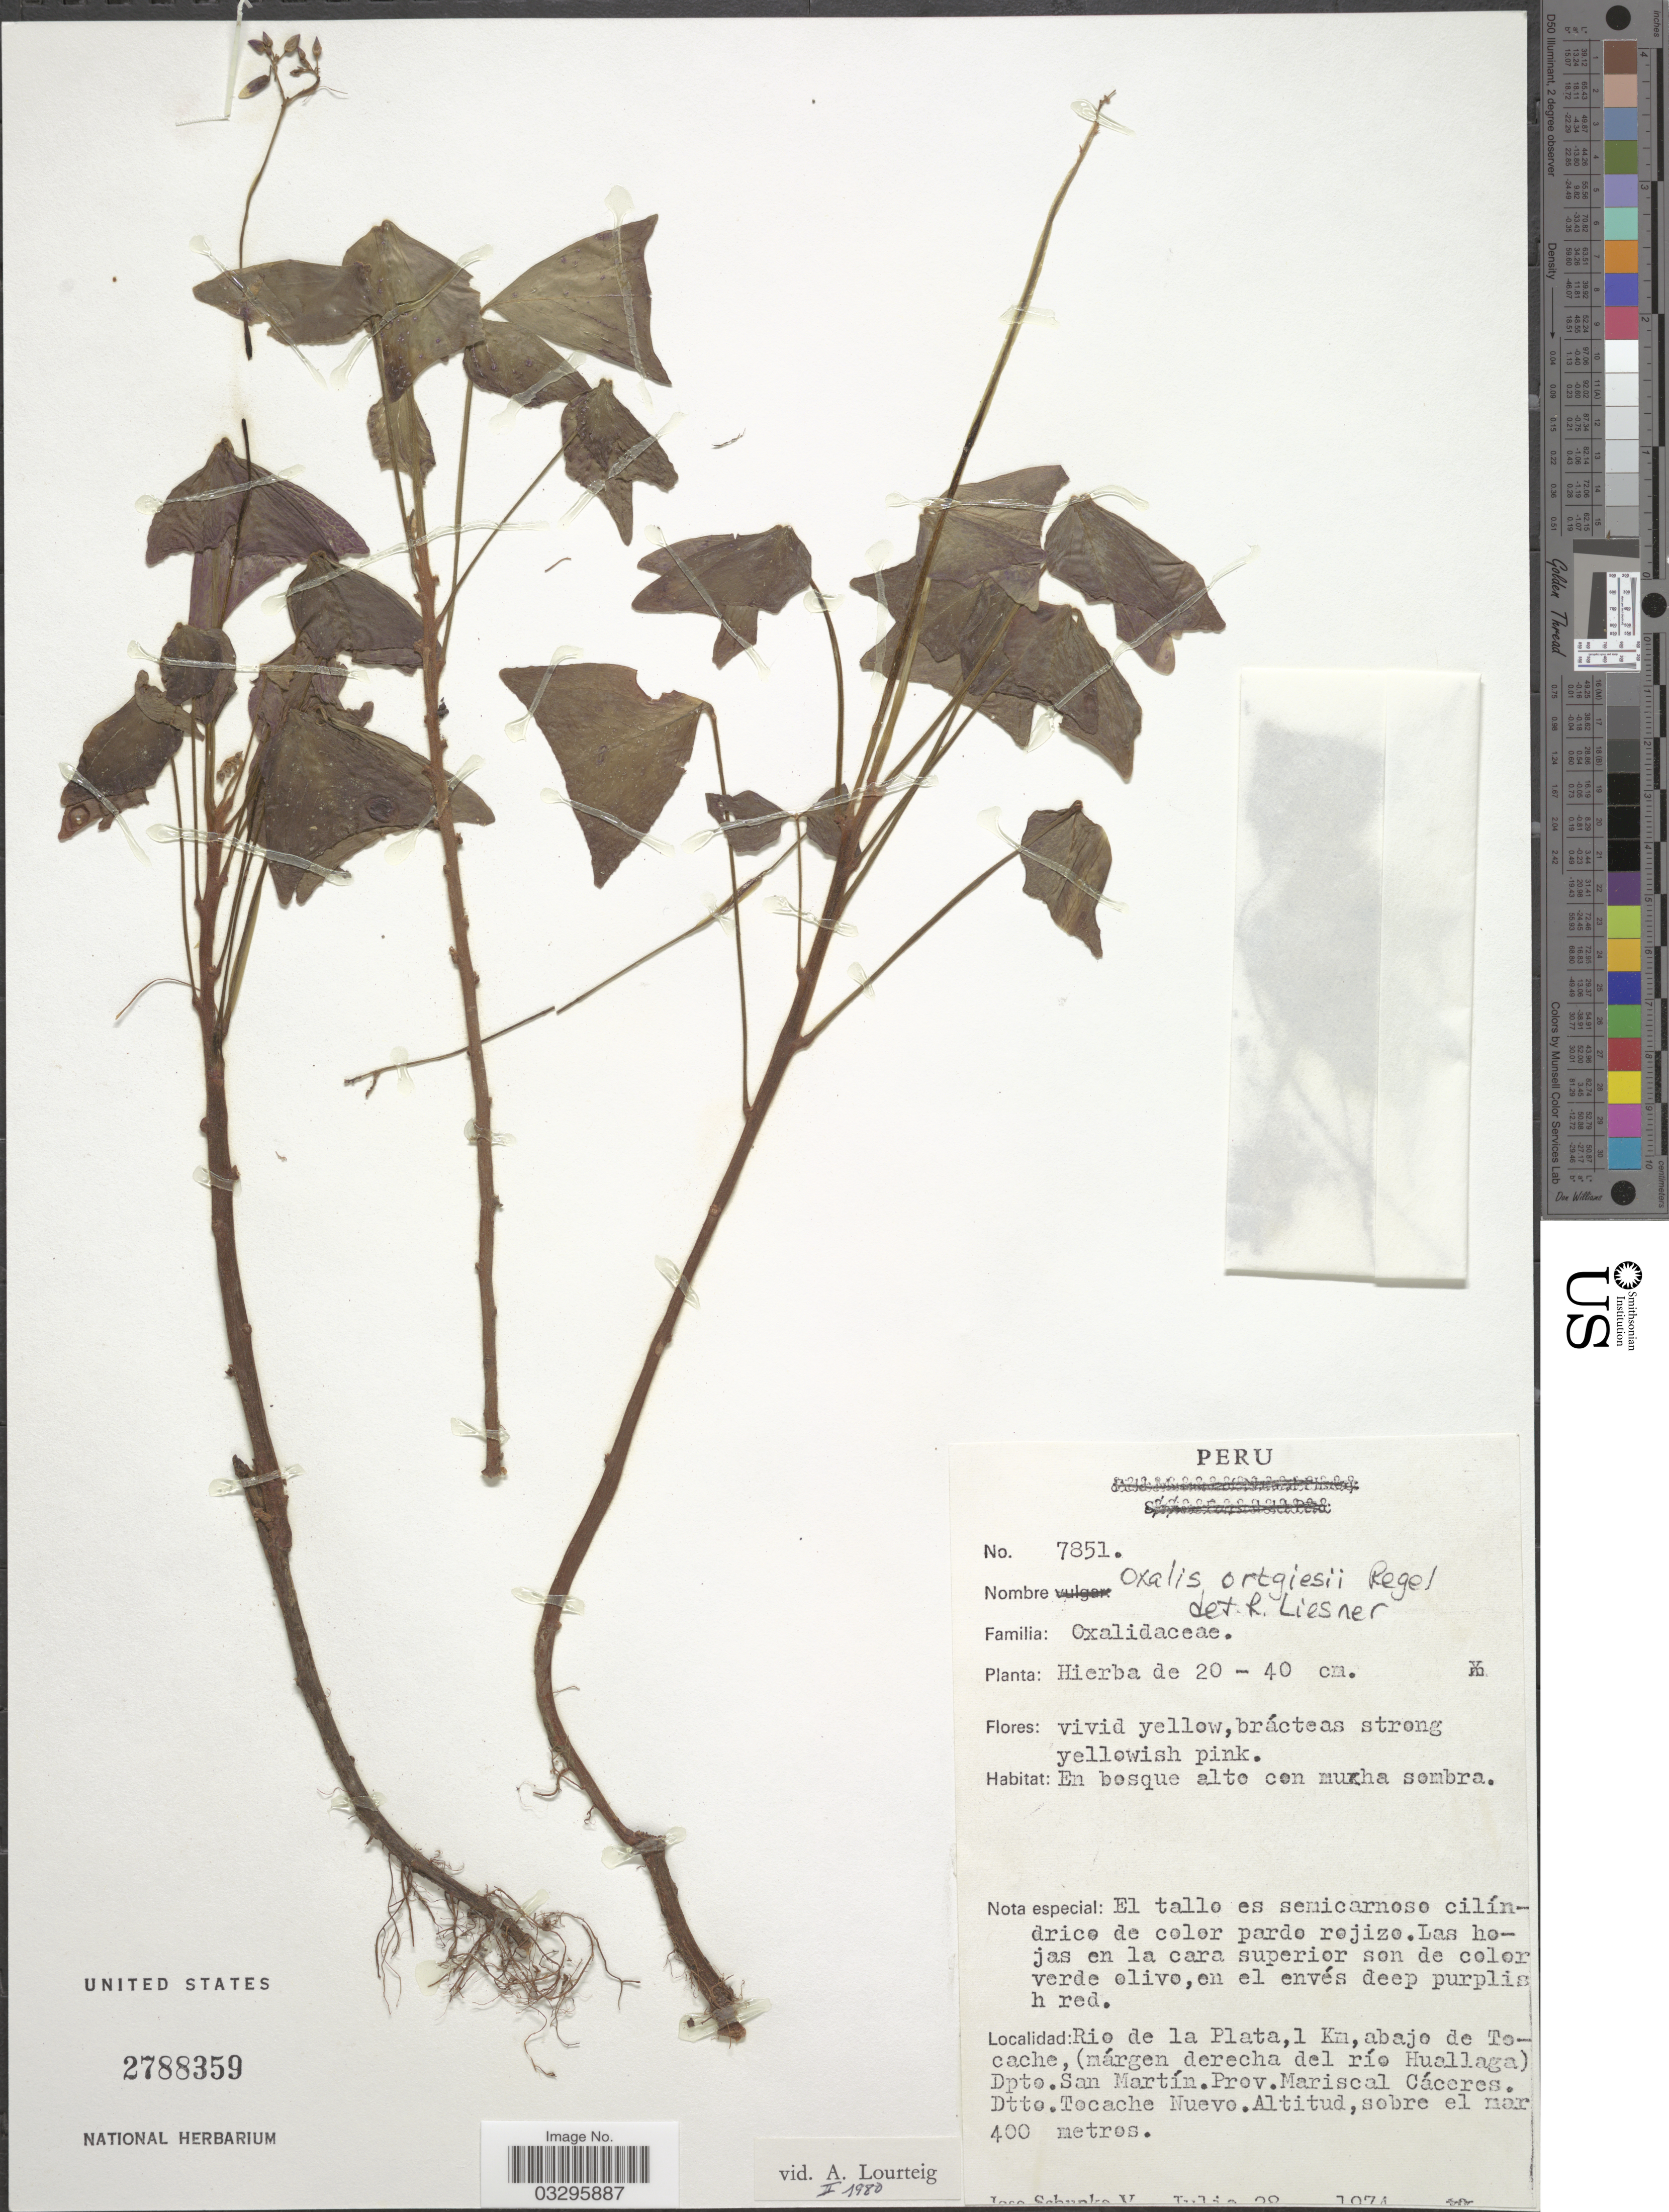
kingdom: Plantae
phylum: Tracheophyta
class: Magnoliopsida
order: Oxalidales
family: Oxalidaceae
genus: Oxalis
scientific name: Oxalis ortgiesii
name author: Regel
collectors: J. Schunke Vigo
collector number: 7851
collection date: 1974-07-28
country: Peru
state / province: San Martín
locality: Rio de la Plata, 1 Km, abajo de Tocache, (márgen derecha del río Huallaga) Dpto. San Martín. Prov. Mariscal Cáceres. Dtto. Tocache Nuevo.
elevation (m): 400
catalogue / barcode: US 2788359